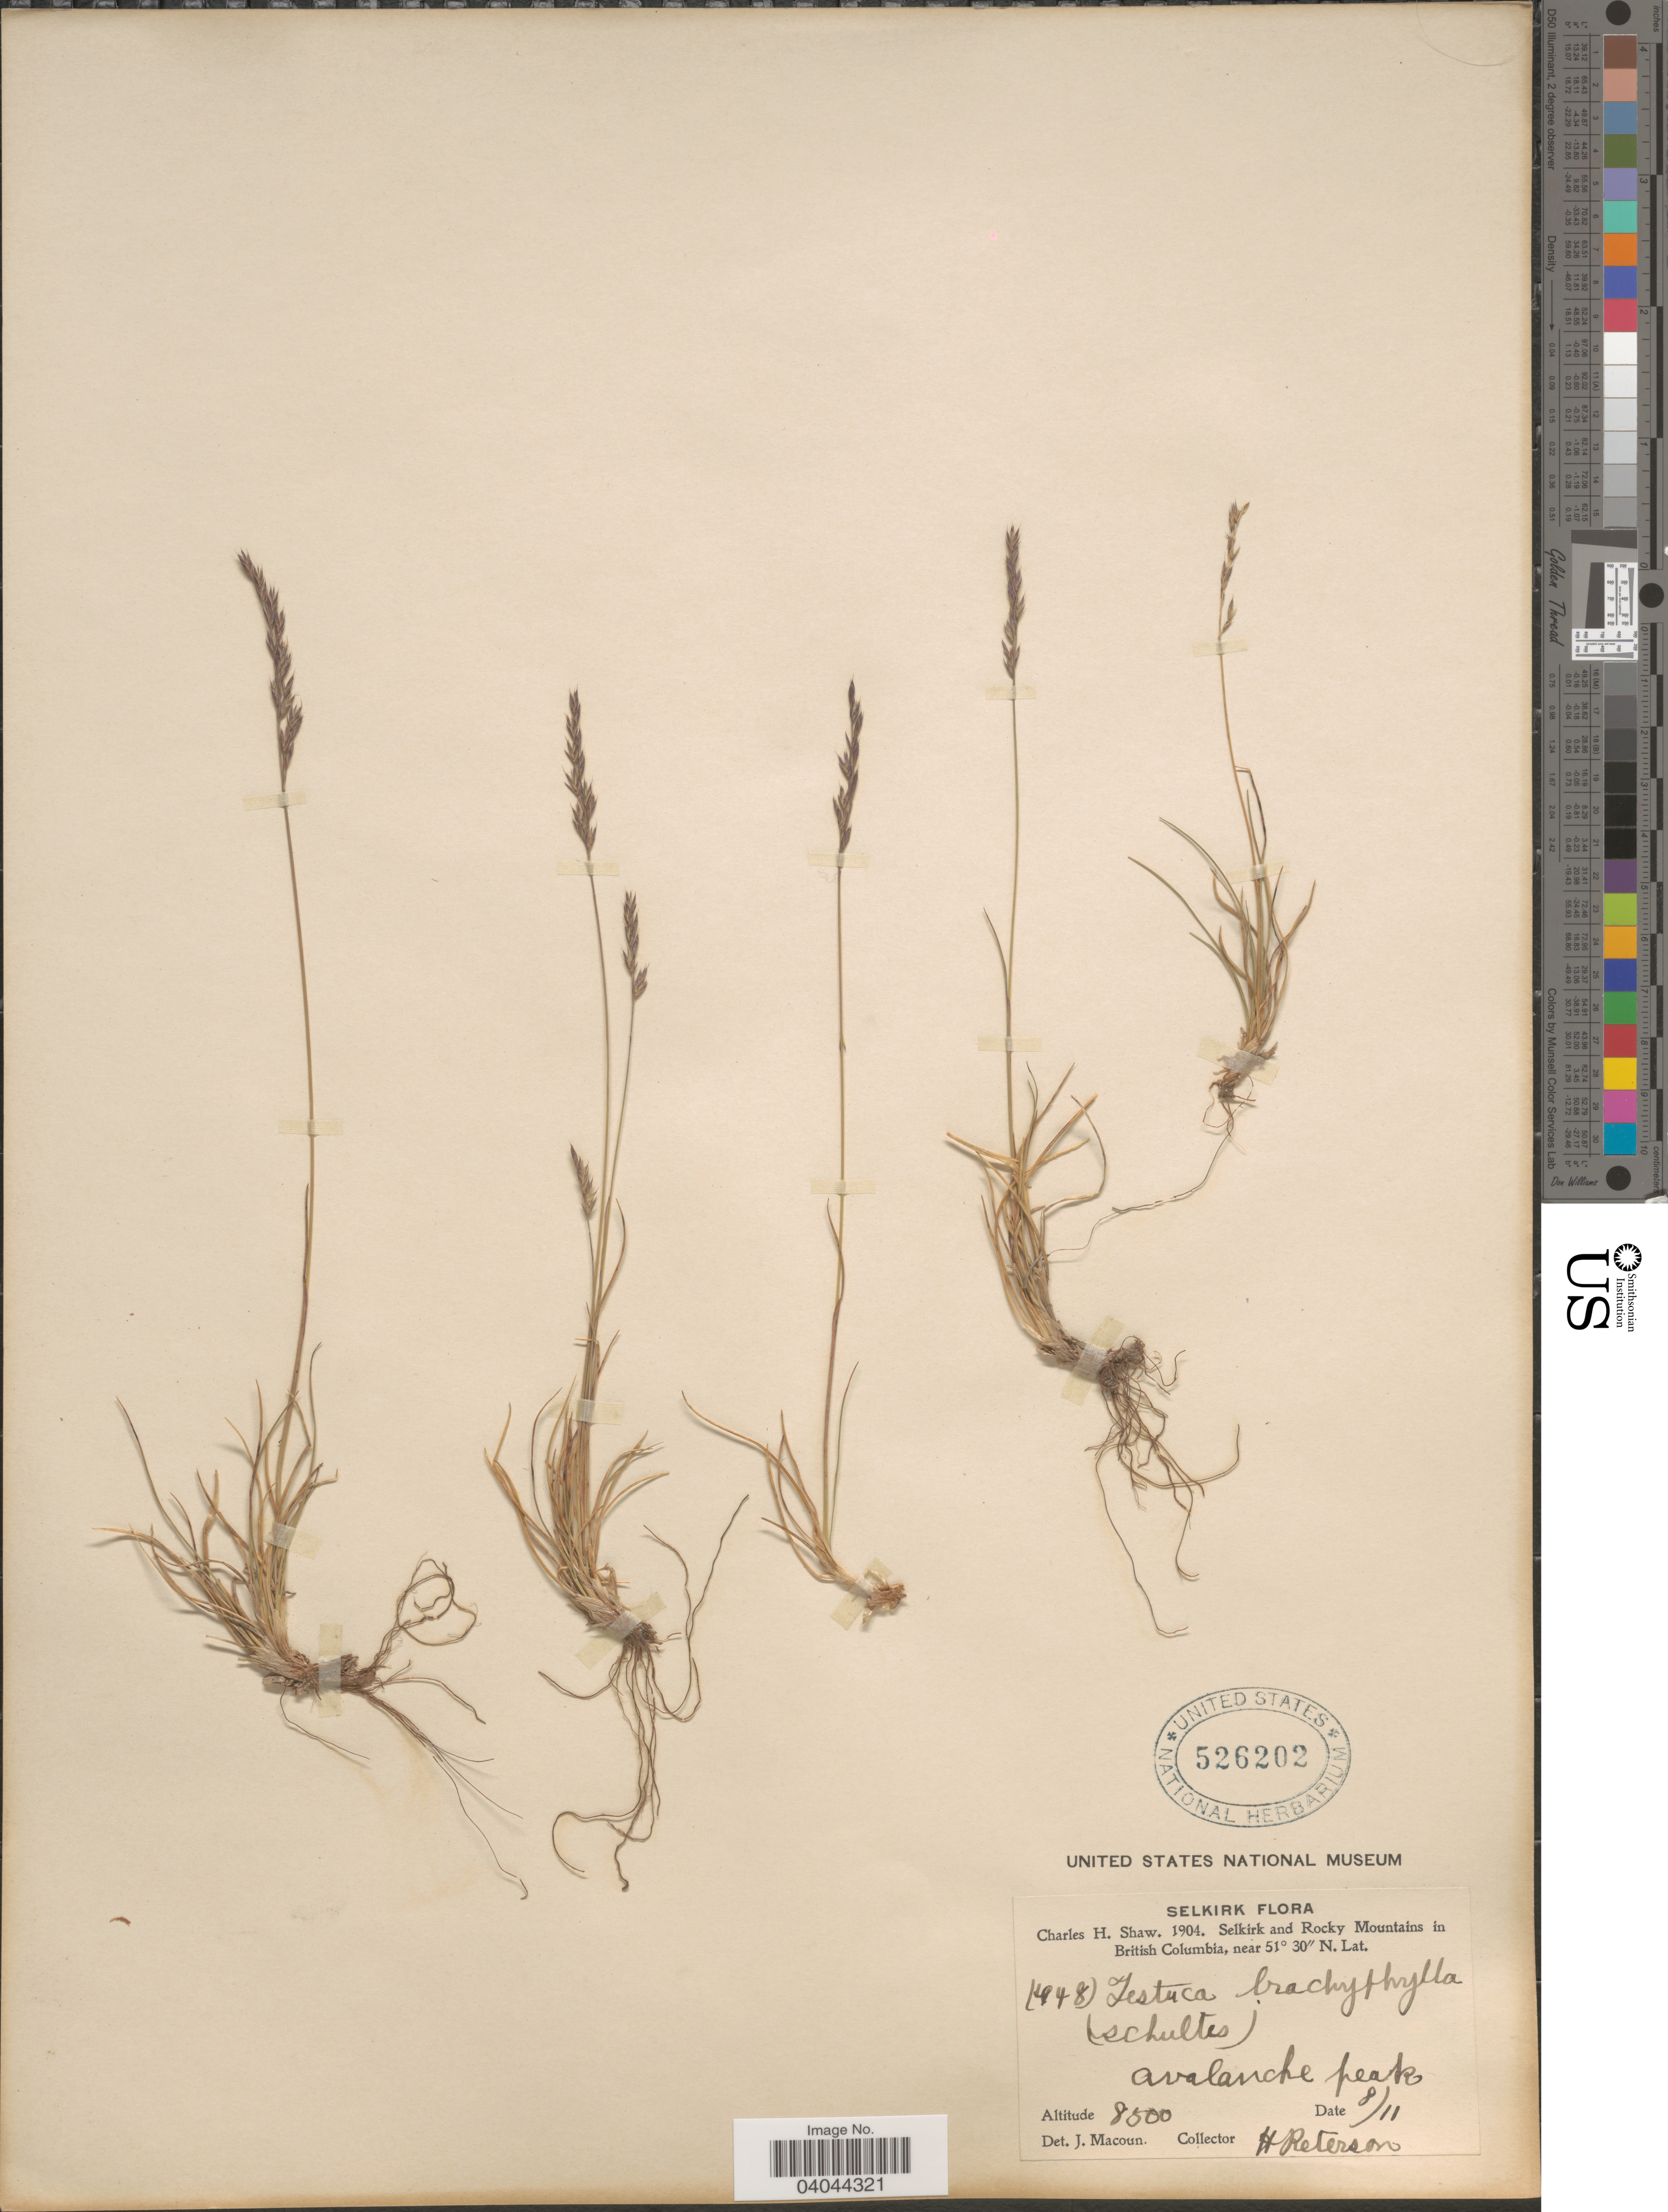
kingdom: Plantae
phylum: Tracheophyta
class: Liliopsida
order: Poales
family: Poaceae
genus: Festuca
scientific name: Festuca ovina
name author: L.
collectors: H. Peterson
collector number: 448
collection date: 1901-11-08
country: Canada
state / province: British Columbia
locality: Selkirk. Selkirk and Rocky Mountains. Avalanche Peak.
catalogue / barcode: US 526202